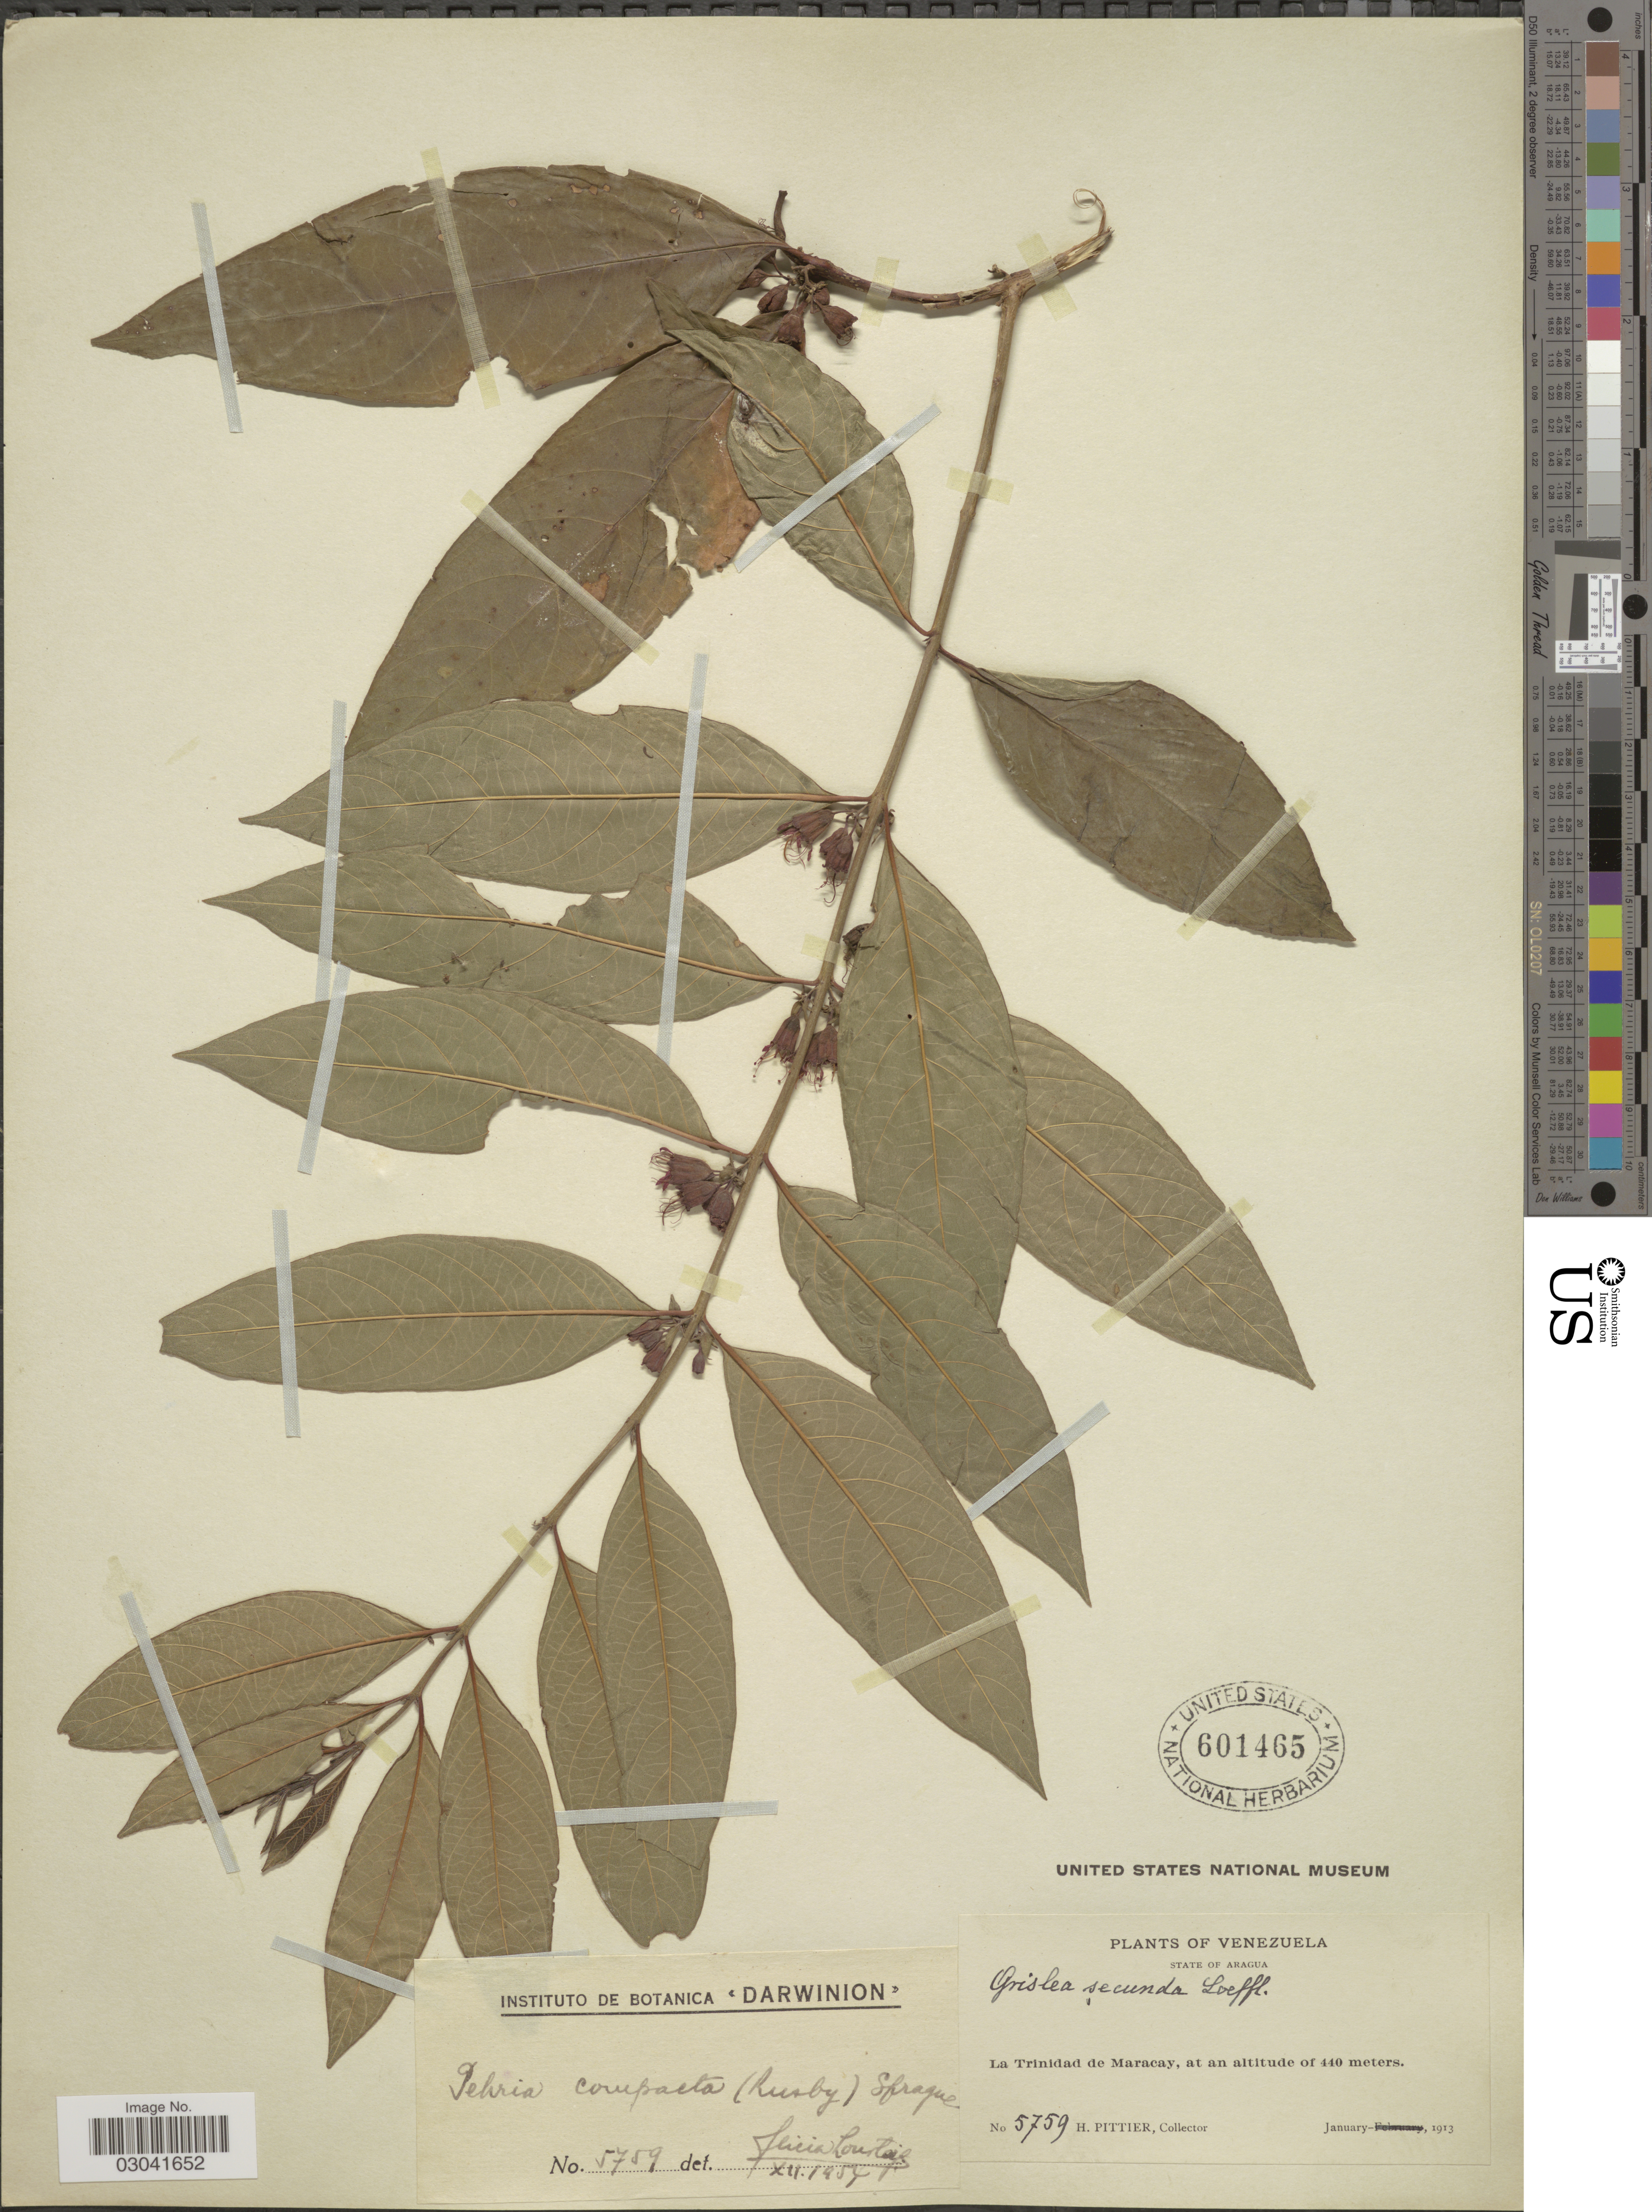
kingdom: Plantae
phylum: Tracheophyta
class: Magnoliopsida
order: Myrtales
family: Lythraceae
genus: Pehria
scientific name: Pehria compacta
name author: Sprague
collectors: H. F. Pittier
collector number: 5759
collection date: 1913-01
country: Venezuela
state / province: Aragua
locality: La Trinidad de Maracay.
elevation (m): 440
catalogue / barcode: US 601465